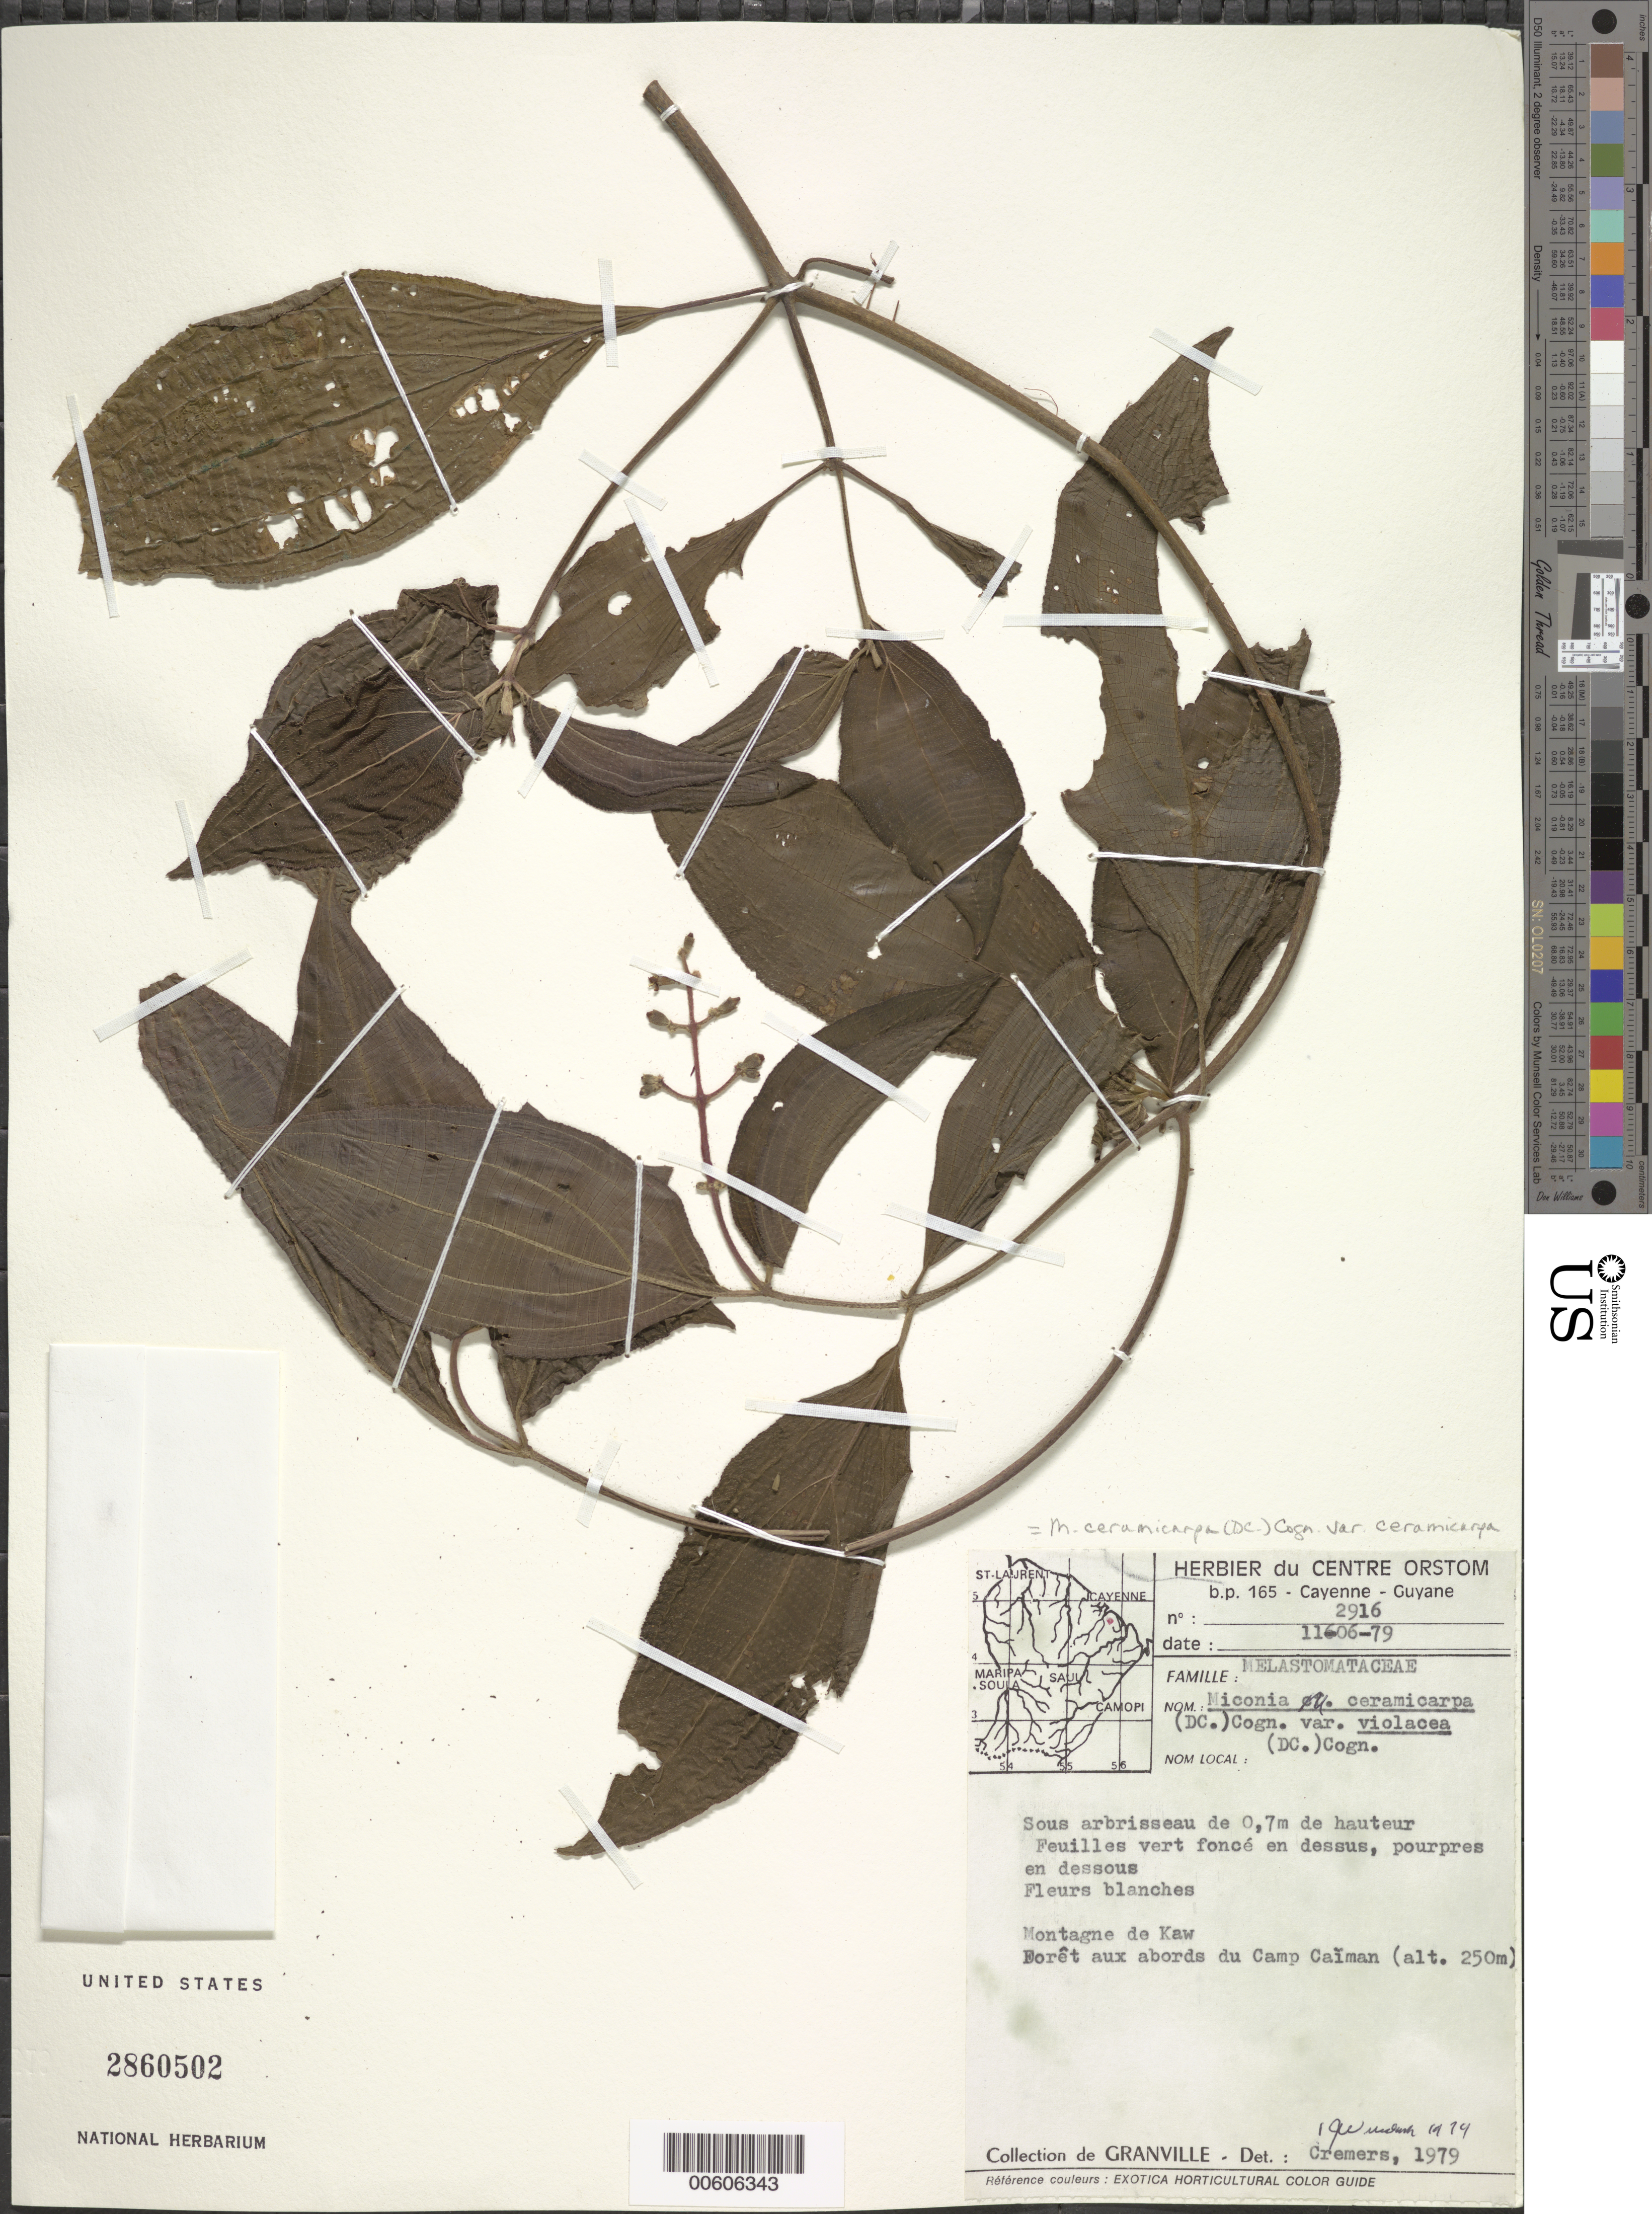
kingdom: Plantae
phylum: Tracheophyta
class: Magnoliopsida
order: Myrtales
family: Melastomataceae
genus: Miconia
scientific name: Miconia ceramicarpa var. ceramicarpa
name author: (DC.) Cogn.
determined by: Wurdack, John J., (US), US (UNITED STATES)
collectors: J.-J. de Granville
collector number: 2916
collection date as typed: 11-Jun-79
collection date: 1979-06-11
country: French Guiana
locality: Montagne de Kaw, Camp Caïman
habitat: Foret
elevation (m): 250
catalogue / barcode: US 2860502